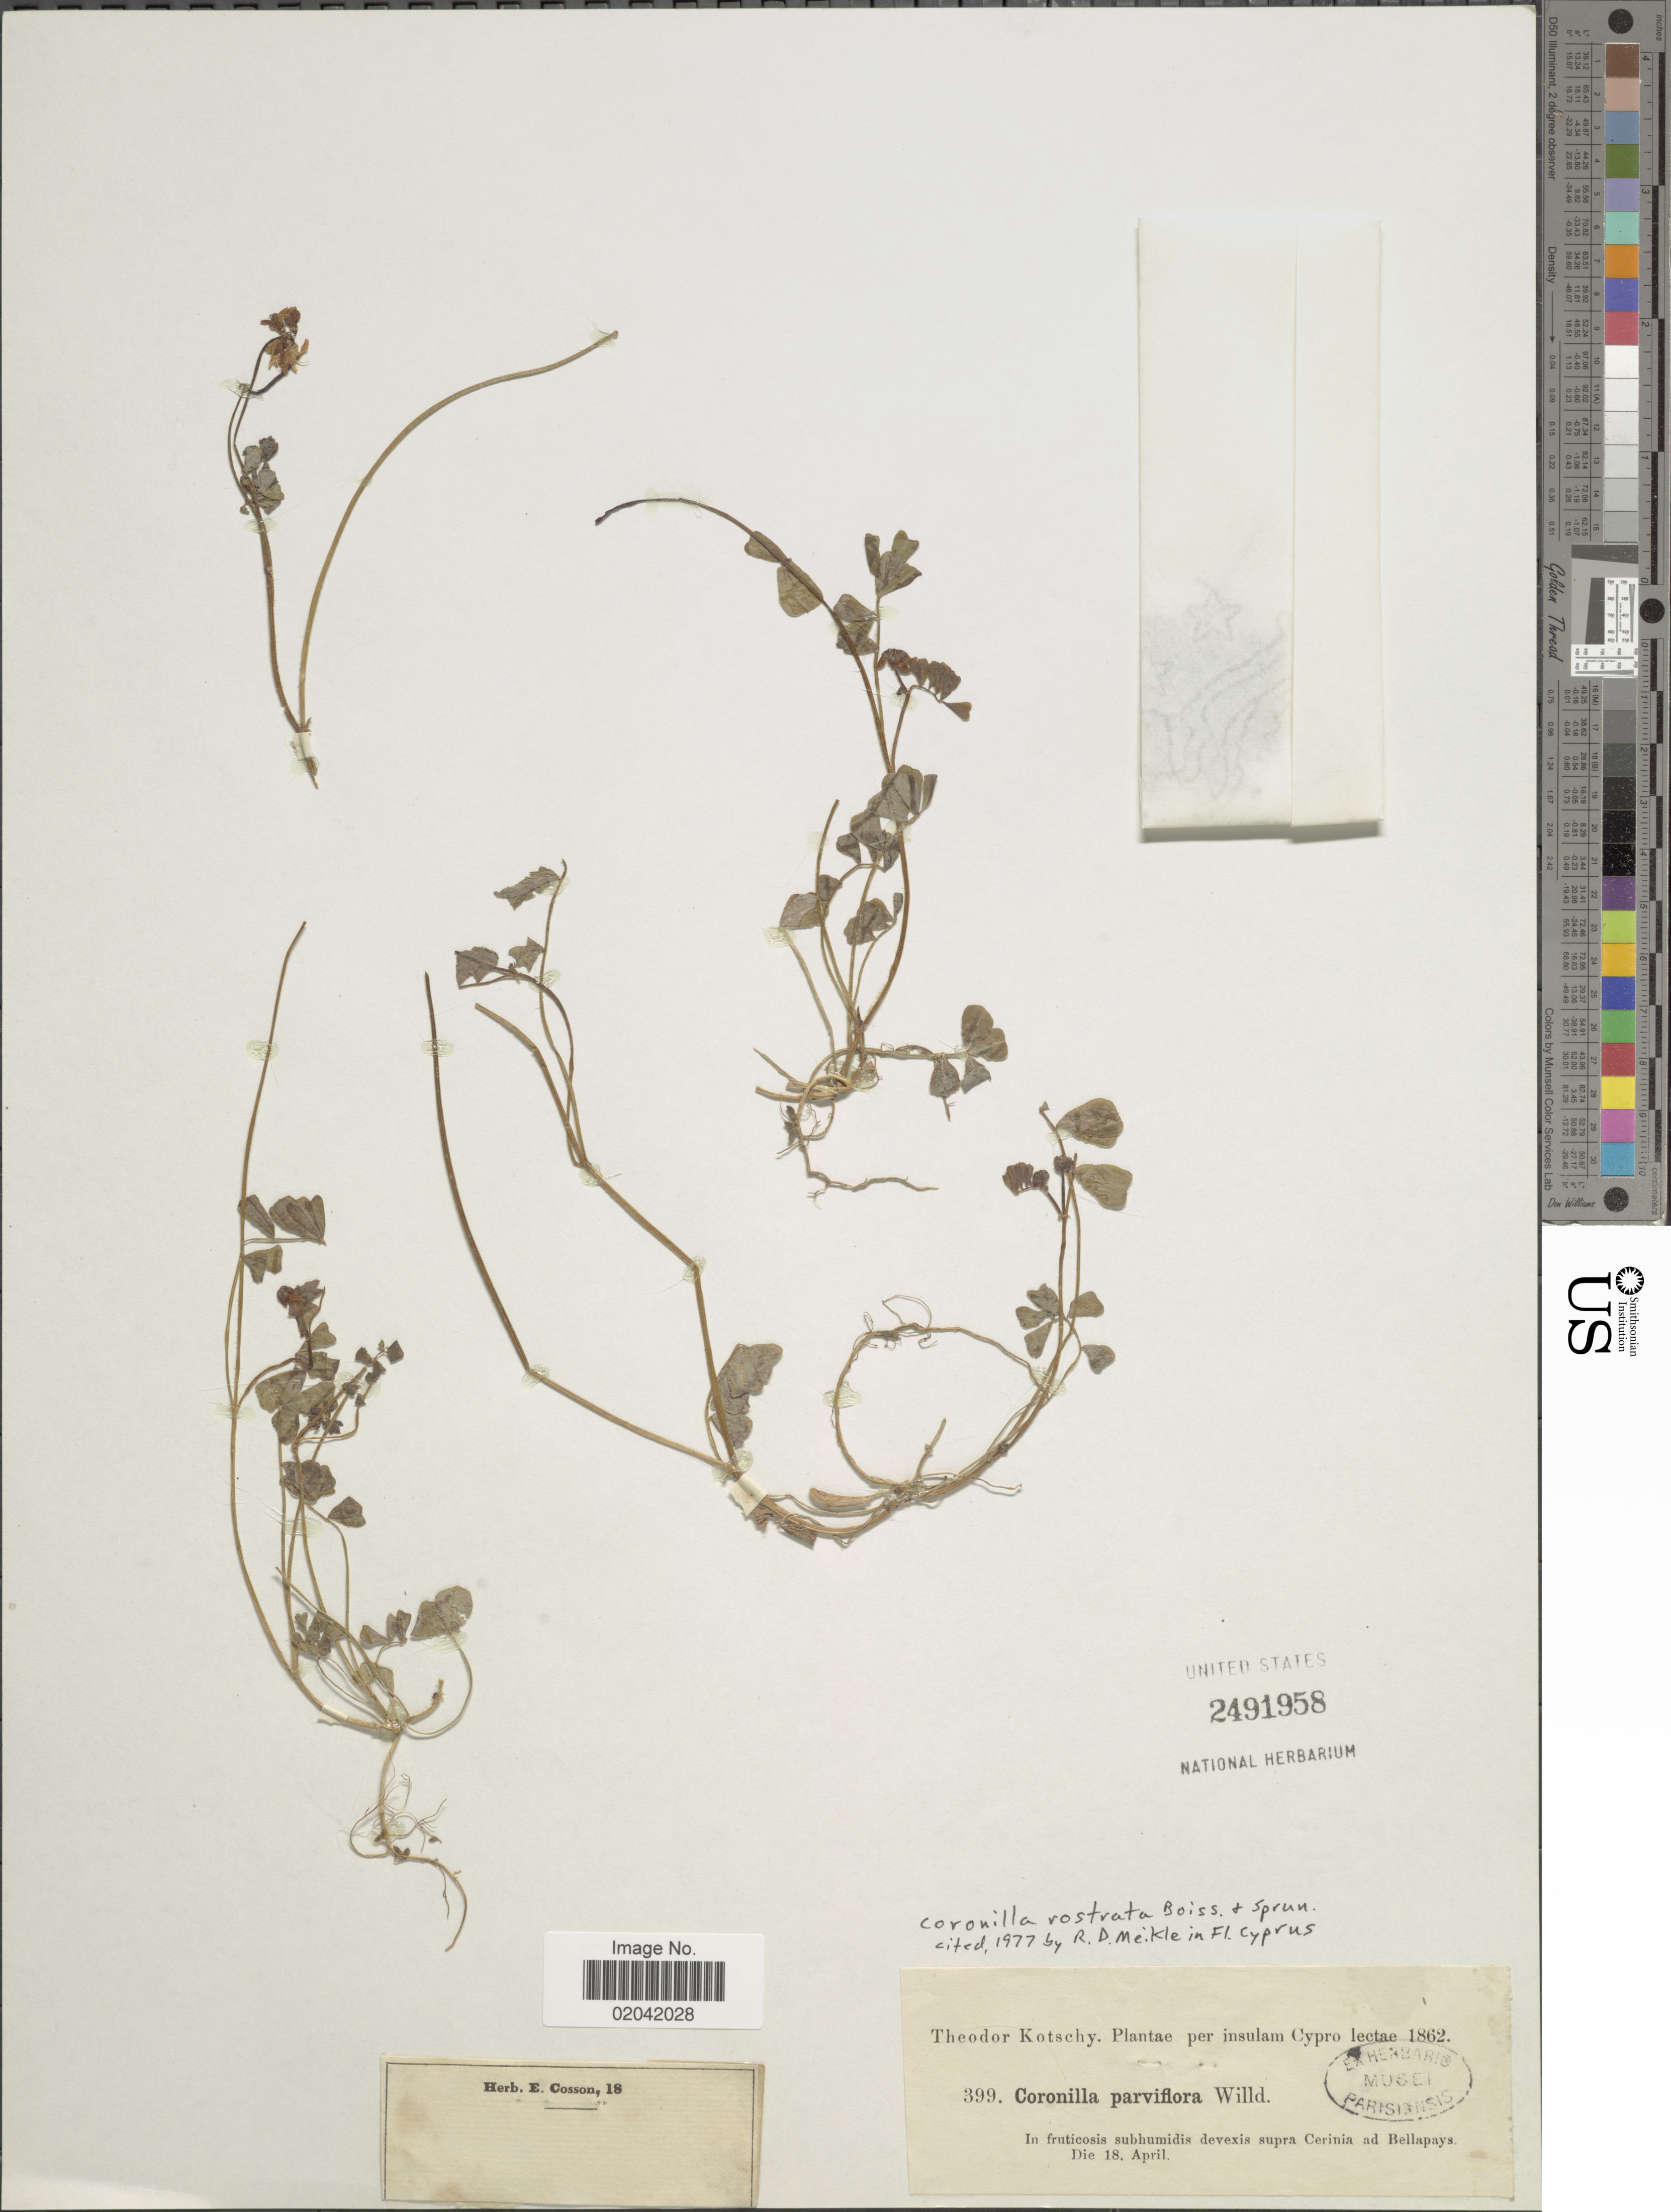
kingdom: Plantae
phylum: Tracheophyta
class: Magnoliopsida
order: Fabales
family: Fabaceae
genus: Coronilla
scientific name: Coronilla parviflora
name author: Moench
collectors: T. Kotschy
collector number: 399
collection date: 1862-04-18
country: Cyprus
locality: Per insulam Cypo, In fruticosis subhumidis devexis supra Cerinia ad Bellapays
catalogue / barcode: US 2491958